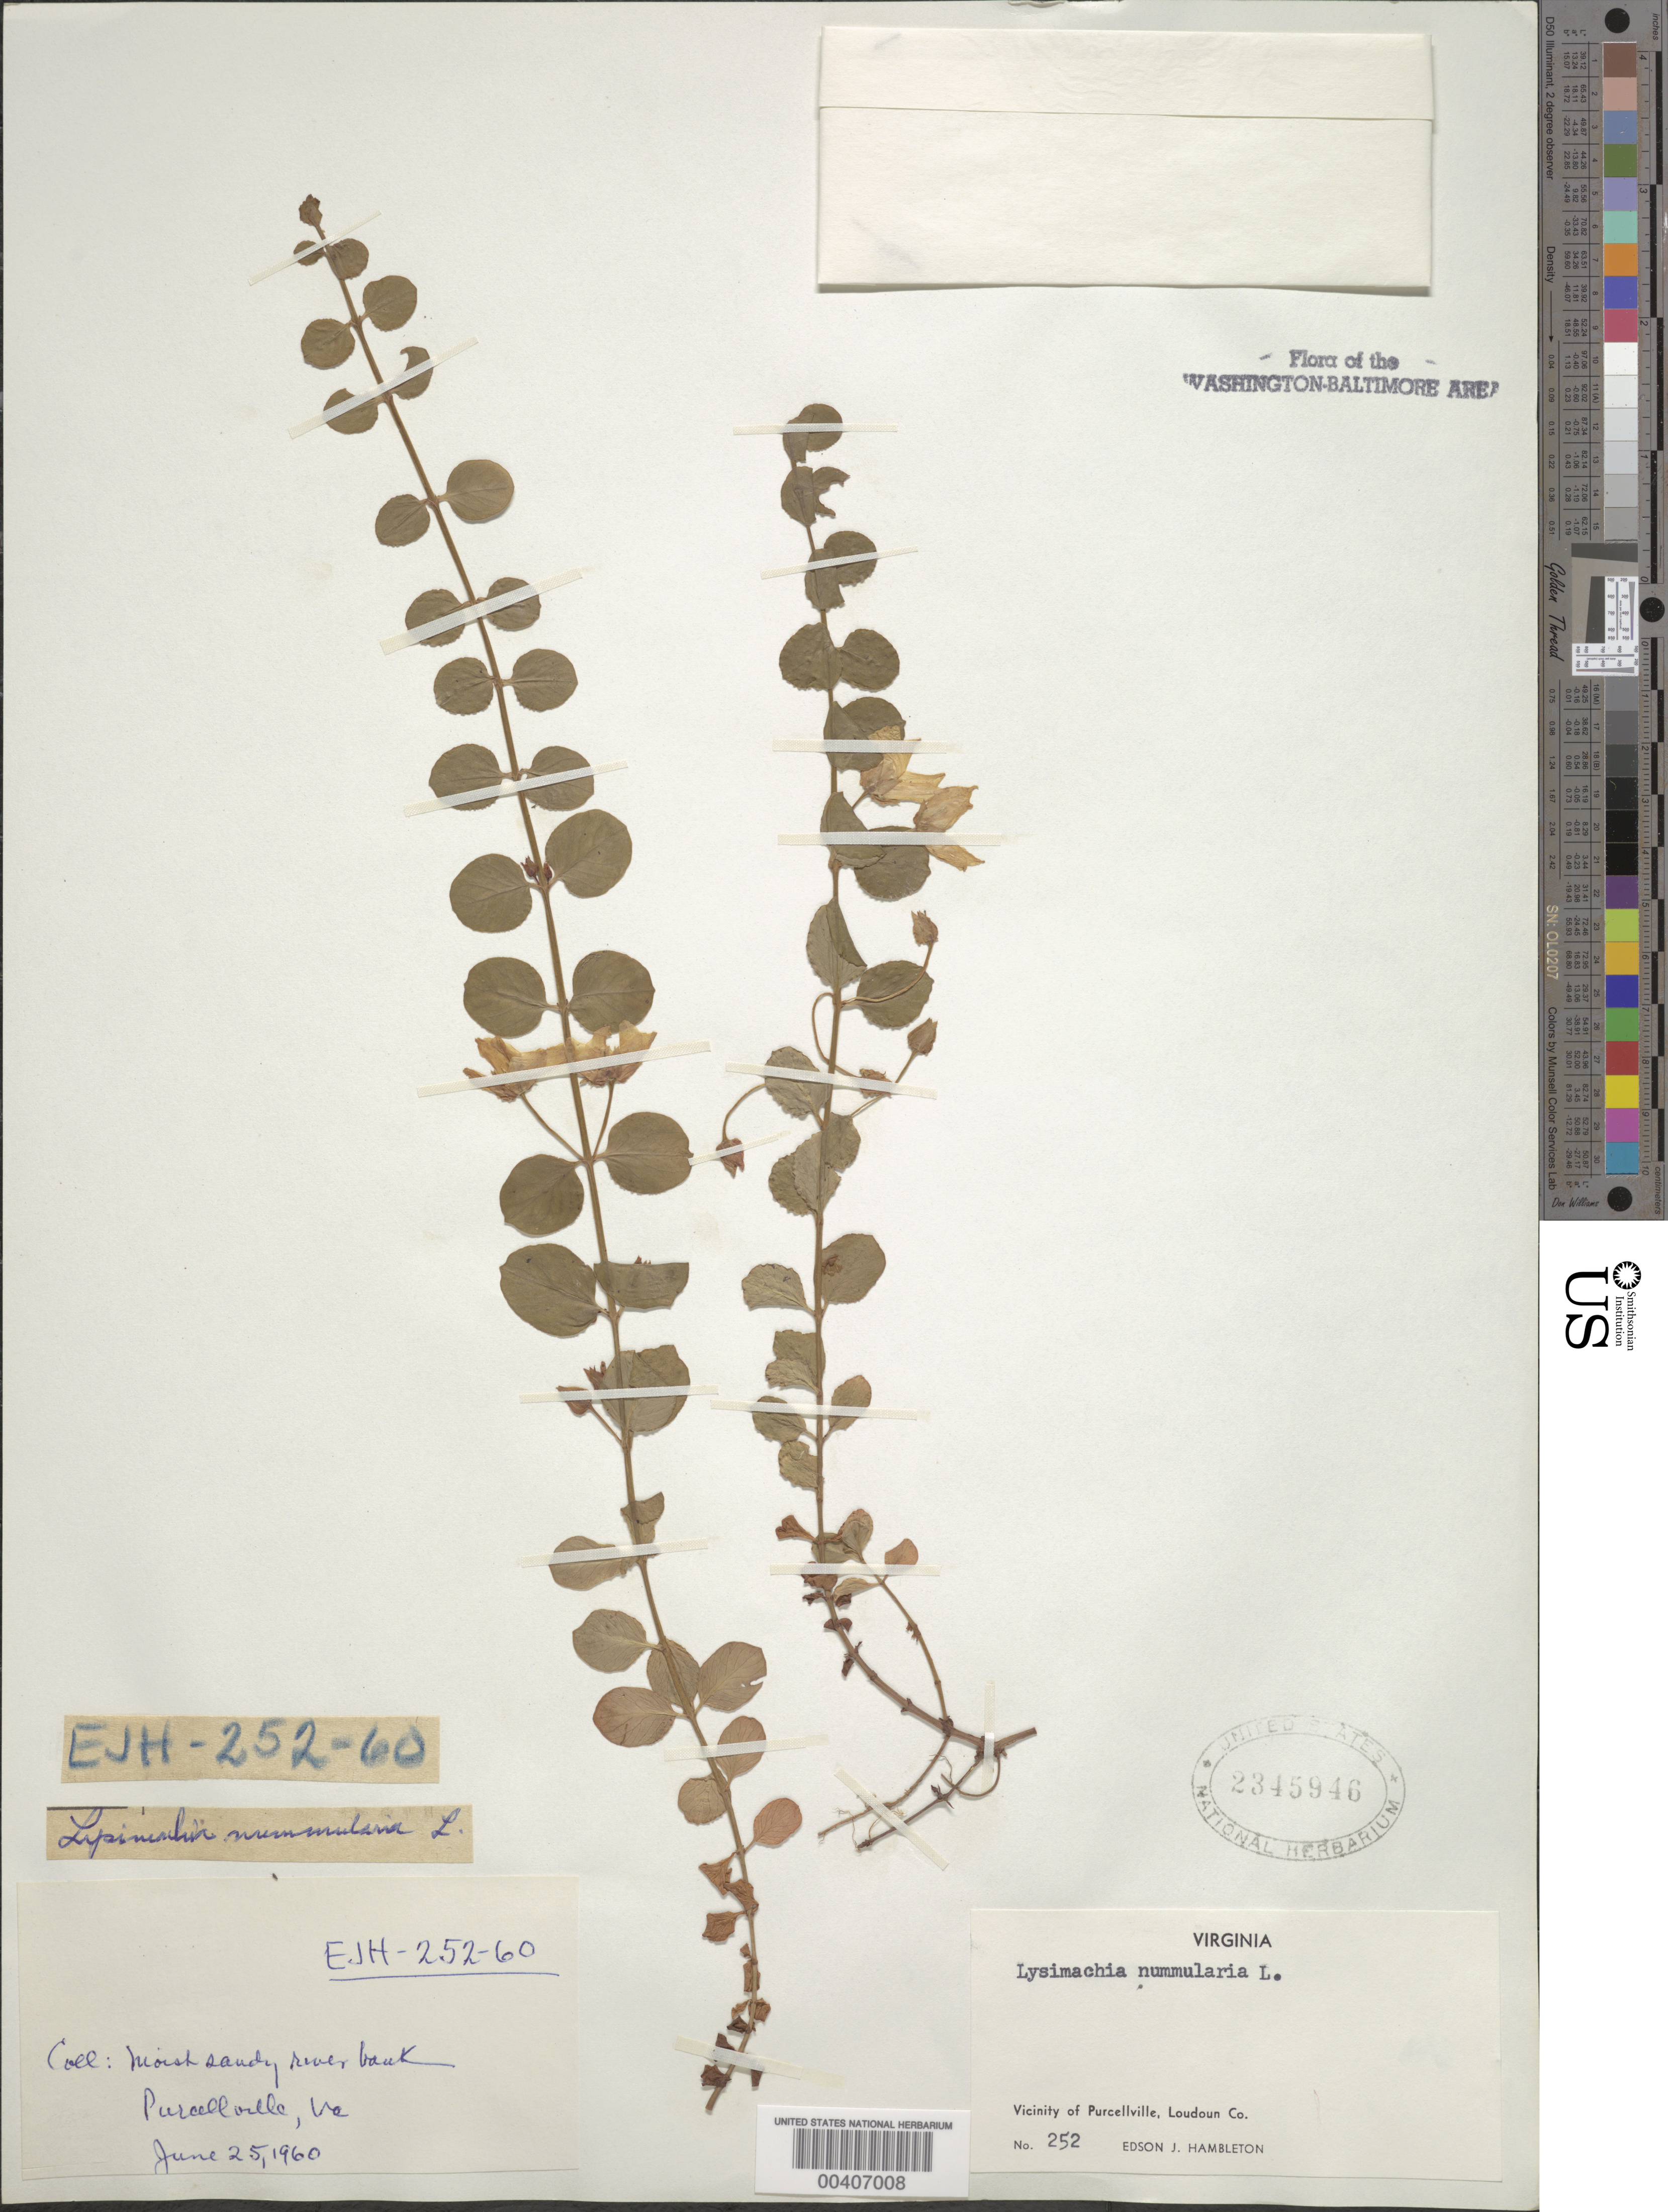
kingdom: Plantae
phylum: Tracheophyta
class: Magnoliopsida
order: Ericales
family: Primulaceae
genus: Lysimachia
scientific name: Lysimachia nummularia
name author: L.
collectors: E. Hambleton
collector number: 252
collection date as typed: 25 Jun 1960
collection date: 1960-06-25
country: United States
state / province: Virginia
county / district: Loudoun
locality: Purcellville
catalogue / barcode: US 2345946